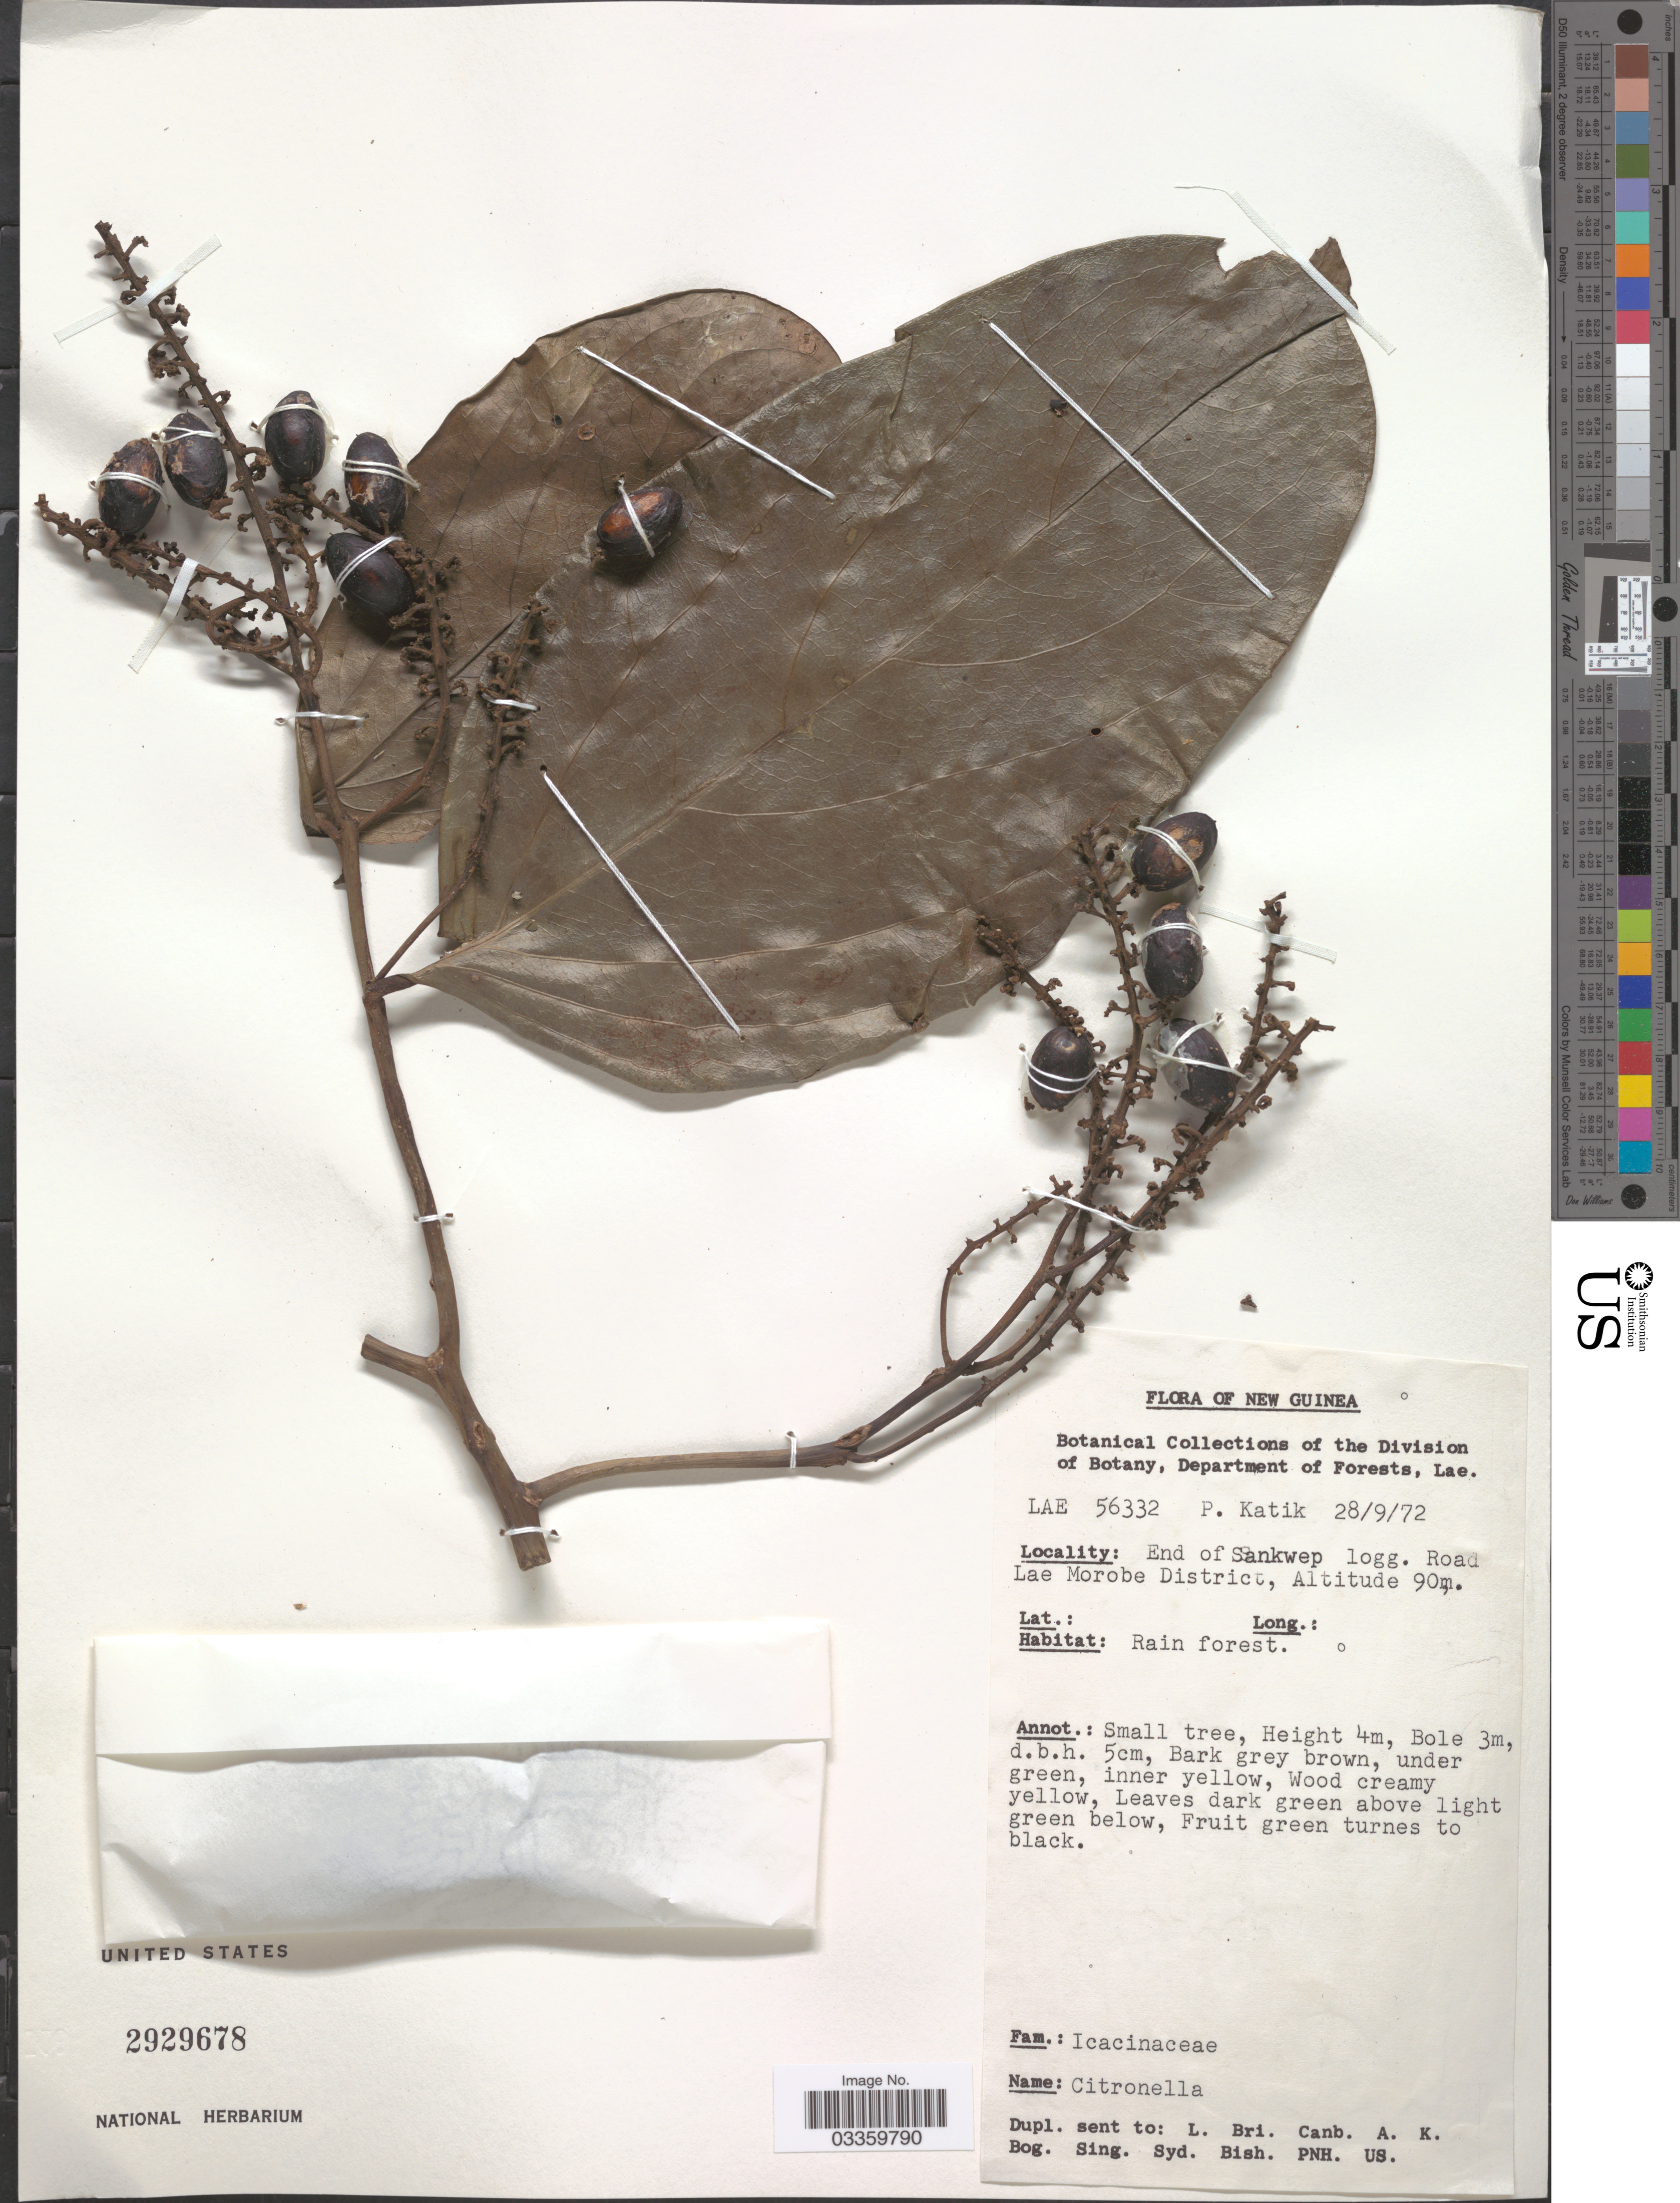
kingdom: Plantae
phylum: Tracheophyta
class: Magnoliopsida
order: Cardiopteridales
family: Cardiopteridaceae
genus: Citronella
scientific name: Citronella sp.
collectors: P. Katik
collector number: LAE 56332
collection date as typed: Transcribed d/m/y: 28/9/72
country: Papua New Guinea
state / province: Morobe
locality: New Guinea. End of Sankwep logg. Road Lae Morobe District.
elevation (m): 90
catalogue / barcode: US 2929678